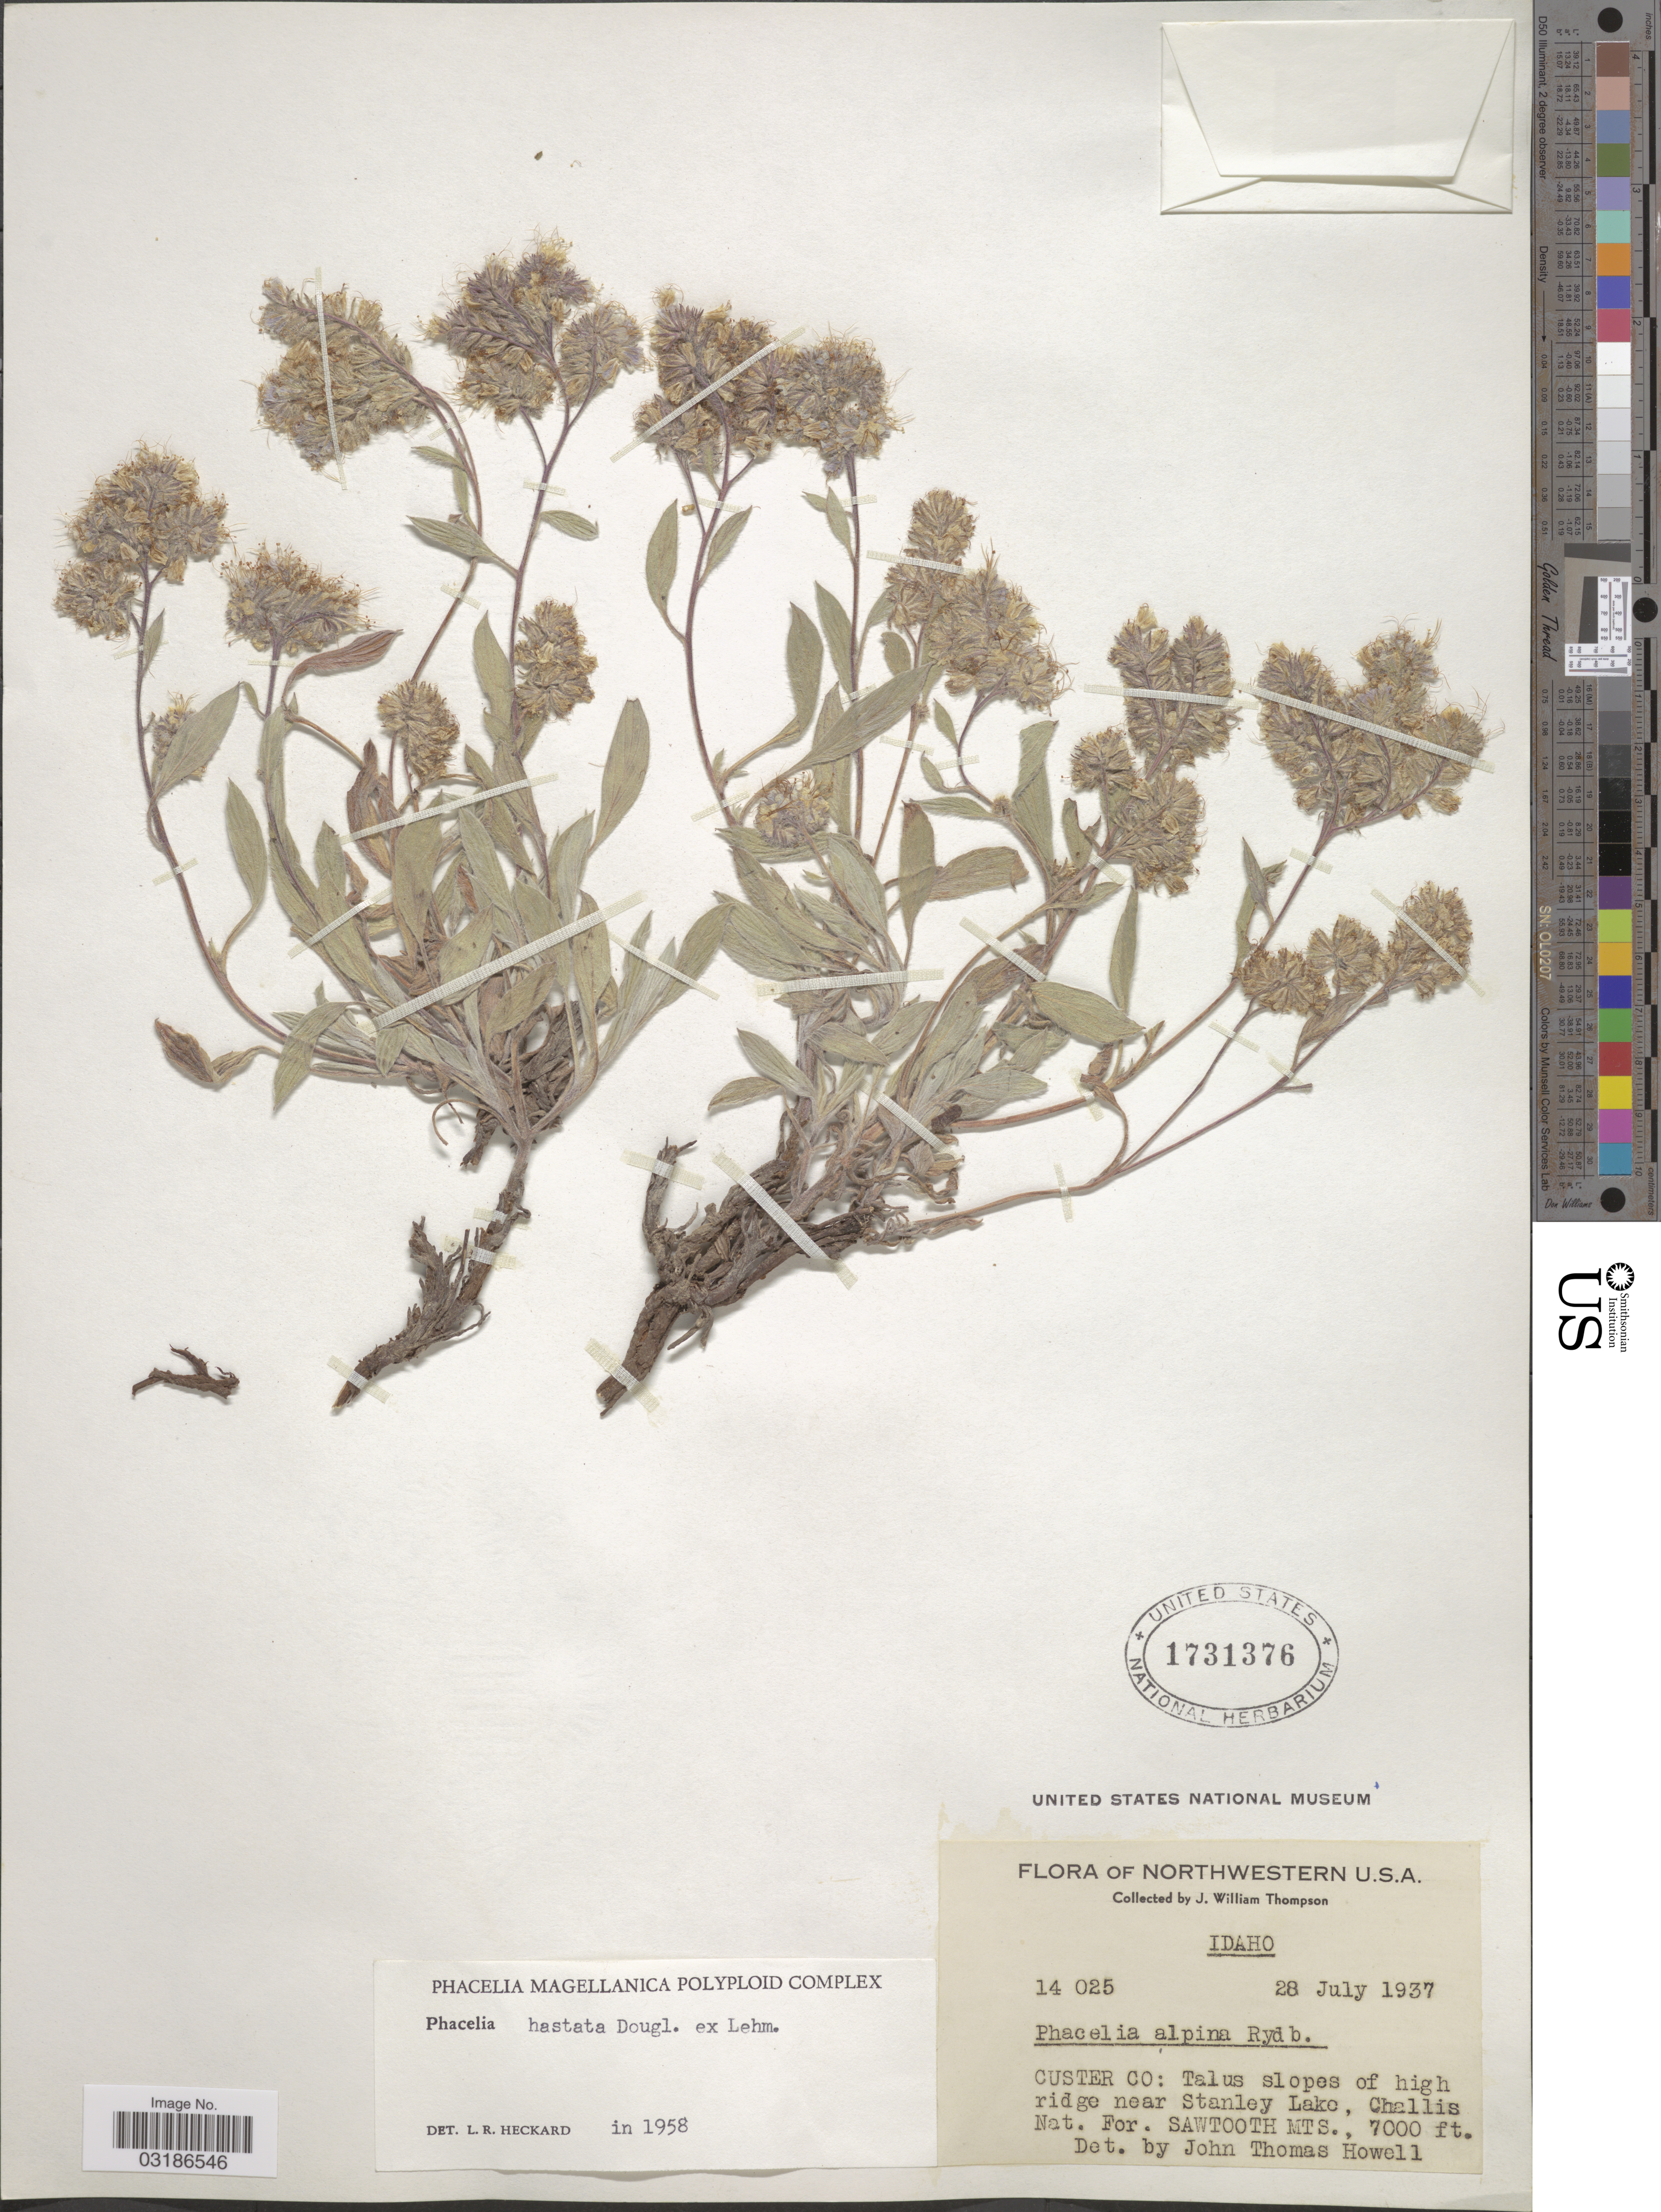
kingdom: Plantae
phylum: Tracheophyta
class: Magnoliopsida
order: Boraginales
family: Hydrophyllaceae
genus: Phacelia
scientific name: Phacelia hastata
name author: Douglas ex Lehm.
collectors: J. W. Thompson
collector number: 14025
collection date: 1937-07-28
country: United States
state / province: Idaho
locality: Northwestern U.S.A., Custer Co: Talus slopes of high ridge near Stanley Lake, Challis Nat. For. Sawtooth Mts.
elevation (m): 2134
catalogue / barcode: US 1731376